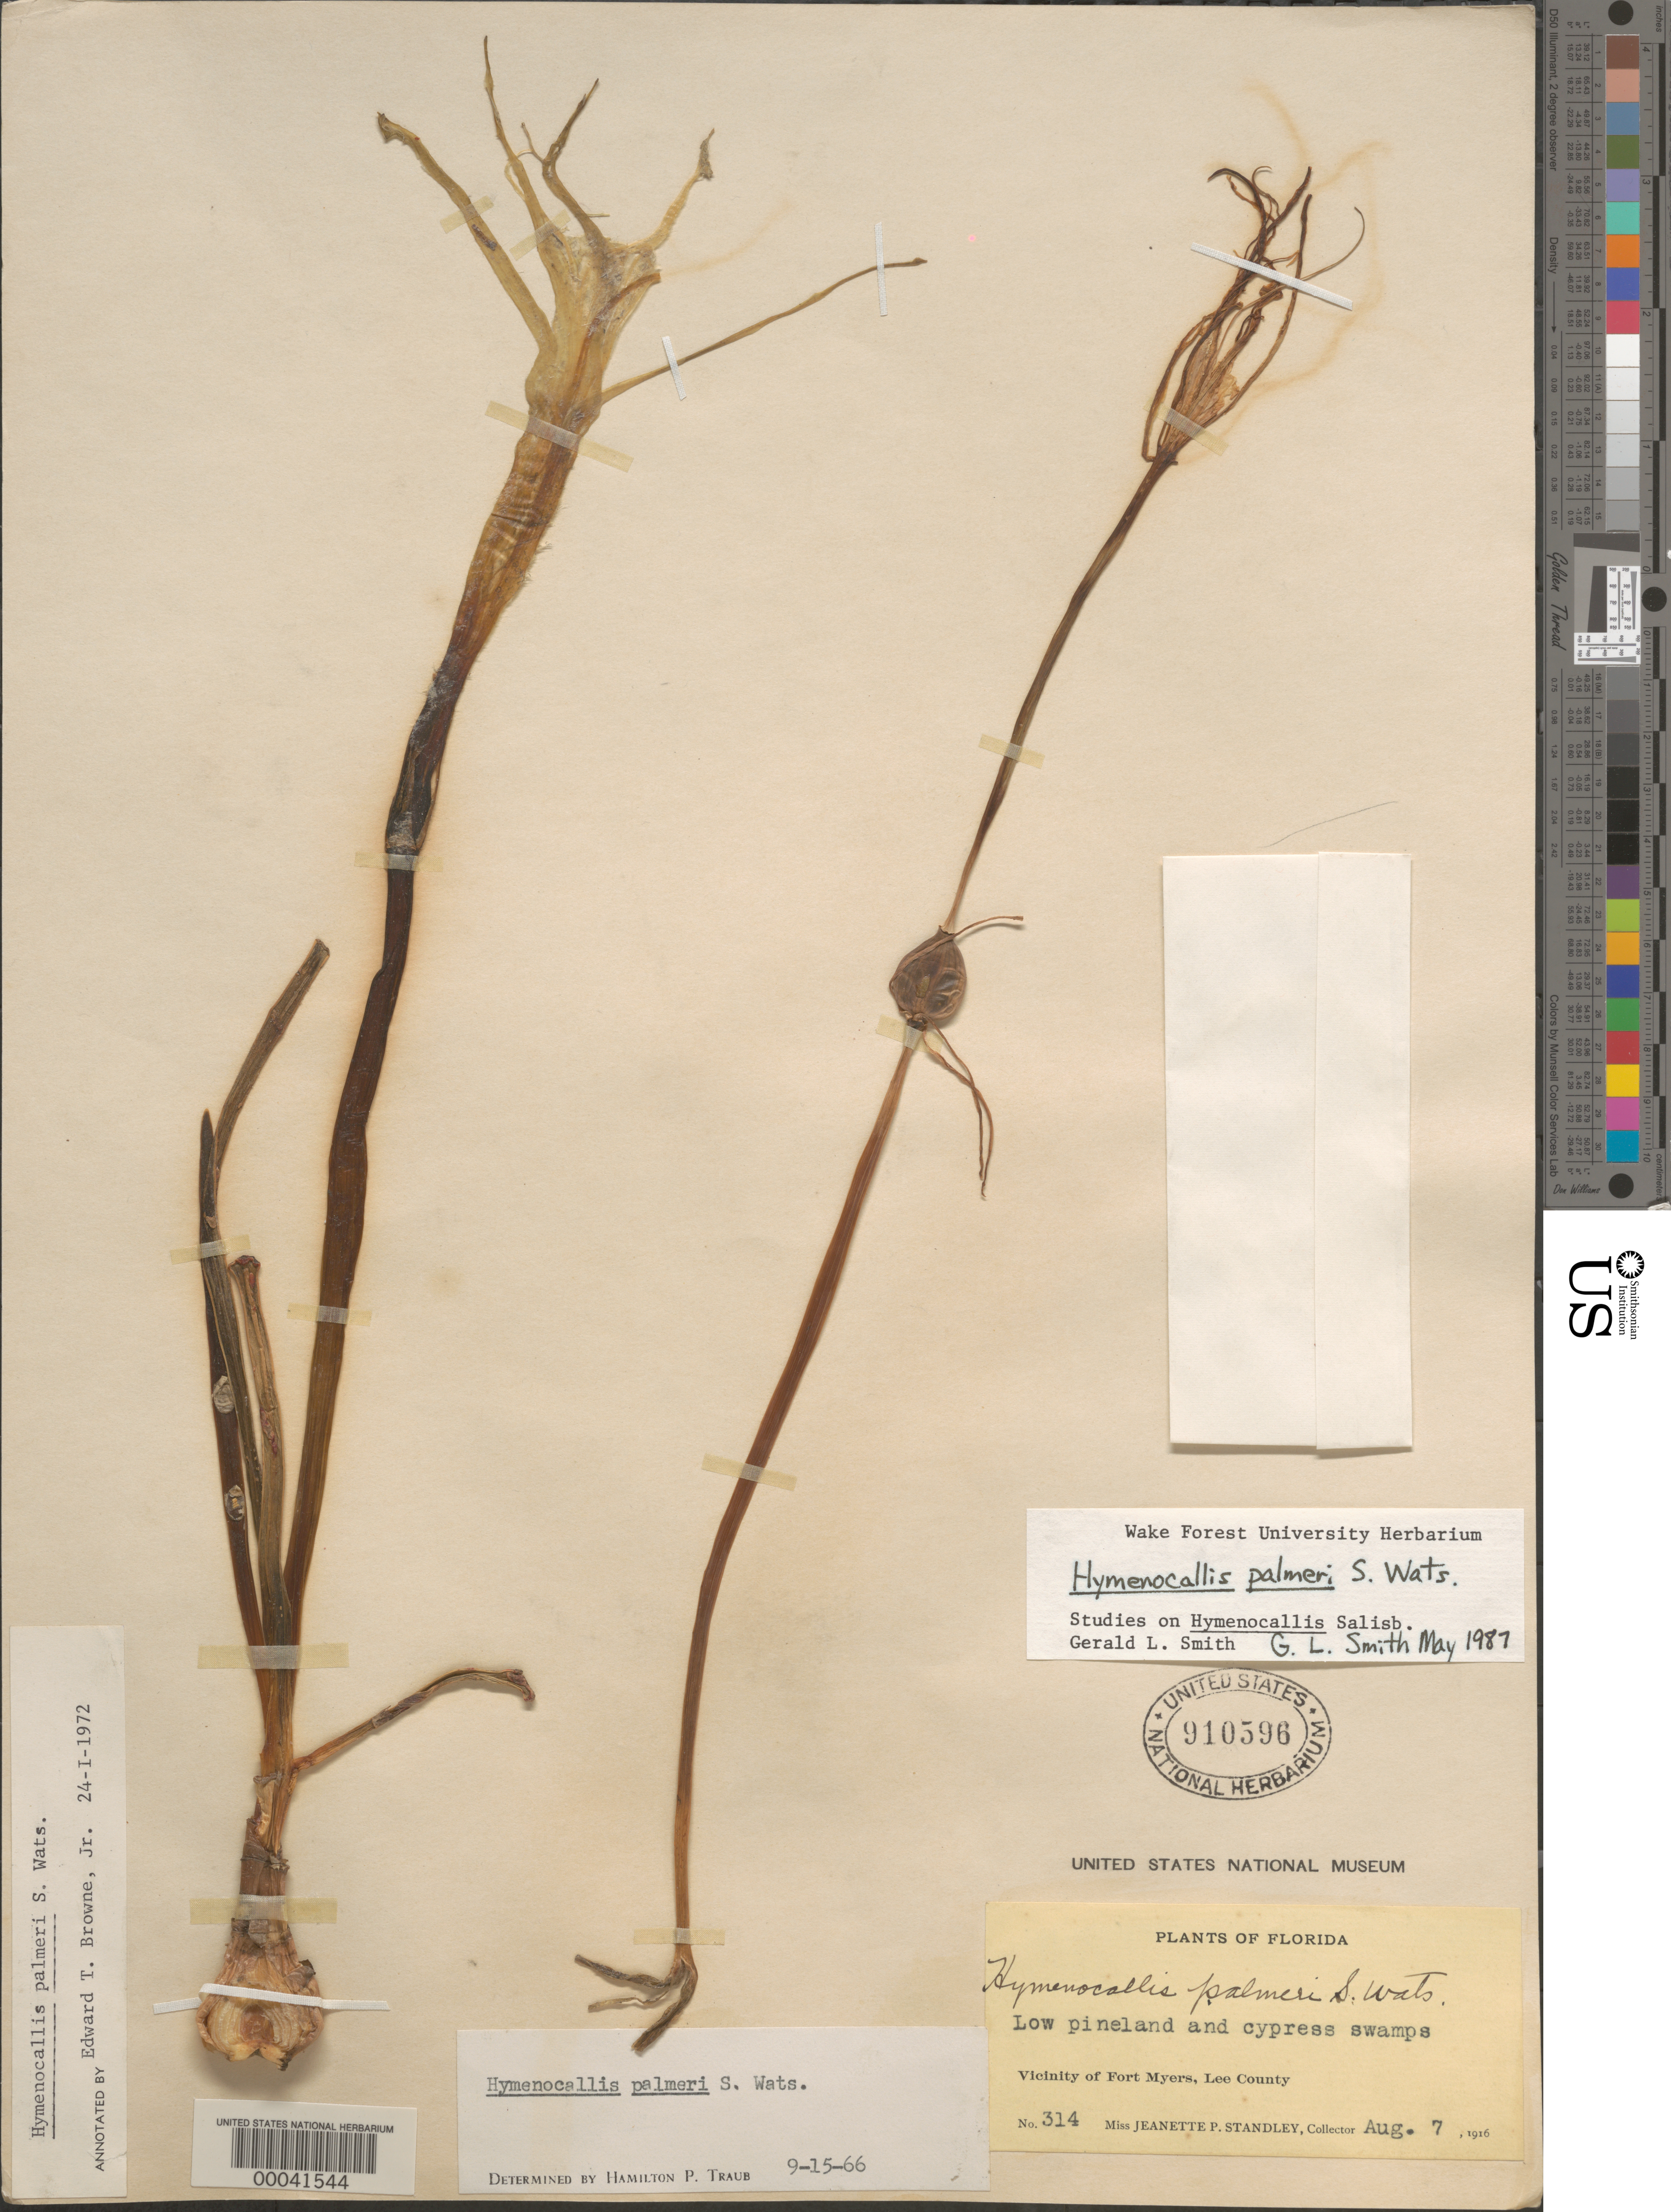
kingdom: Plantae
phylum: Tracheophyta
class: Liliopsida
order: Asparagales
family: Amaryllidaceae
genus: Hymenocallis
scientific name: Hymenocallis palmeri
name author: S. Watson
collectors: J. P. Standley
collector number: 314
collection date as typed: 07 Aug 1916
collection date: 1916-08-07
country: United States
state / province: Florida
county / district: Lee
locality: Fort Myers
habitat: Low pineland and cypress swamps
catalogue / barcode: US 910596